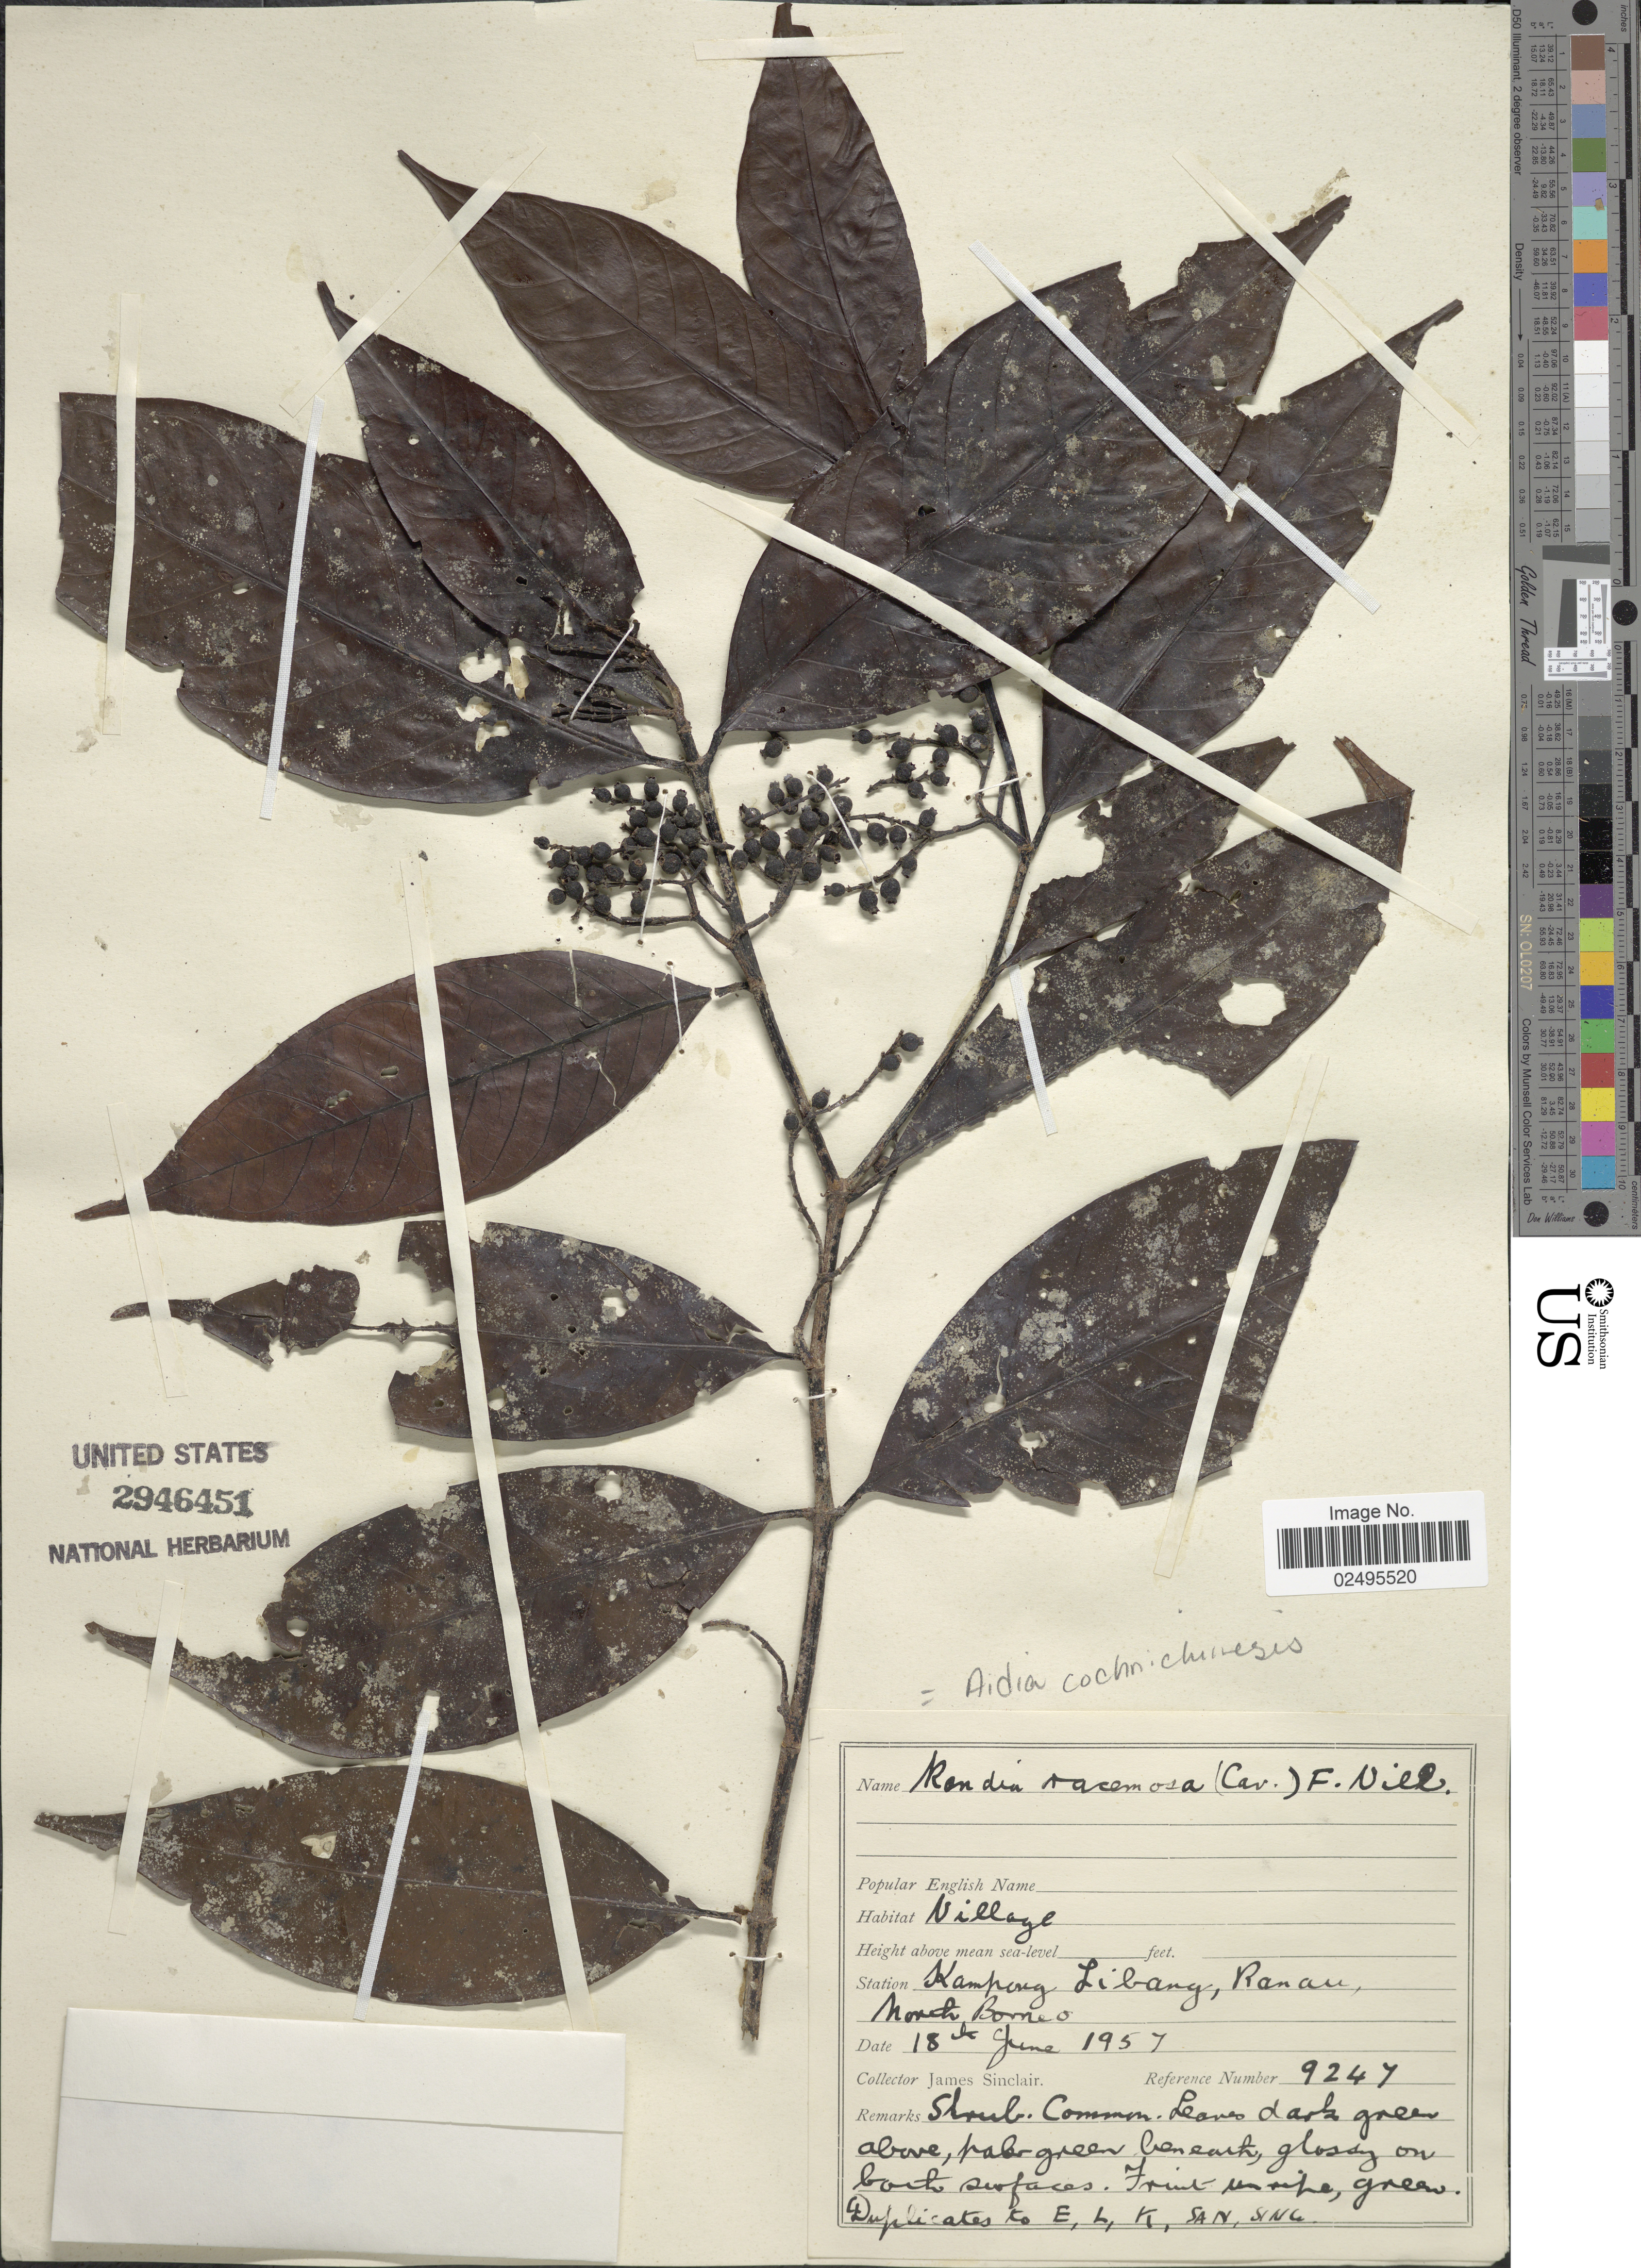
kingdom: Plantae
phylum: Tracheophyta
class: Magnoliopsida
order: Gentianales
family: Rubiaceae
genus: Aidia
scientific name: Aidia graeffei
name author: (Reinecke) Tirveng.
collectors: J. Sinclair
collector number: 9247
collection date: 1957-06-18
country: Malaysia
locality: Kamping, Libang, Ranau, North Borneo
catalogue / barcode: US 2946451